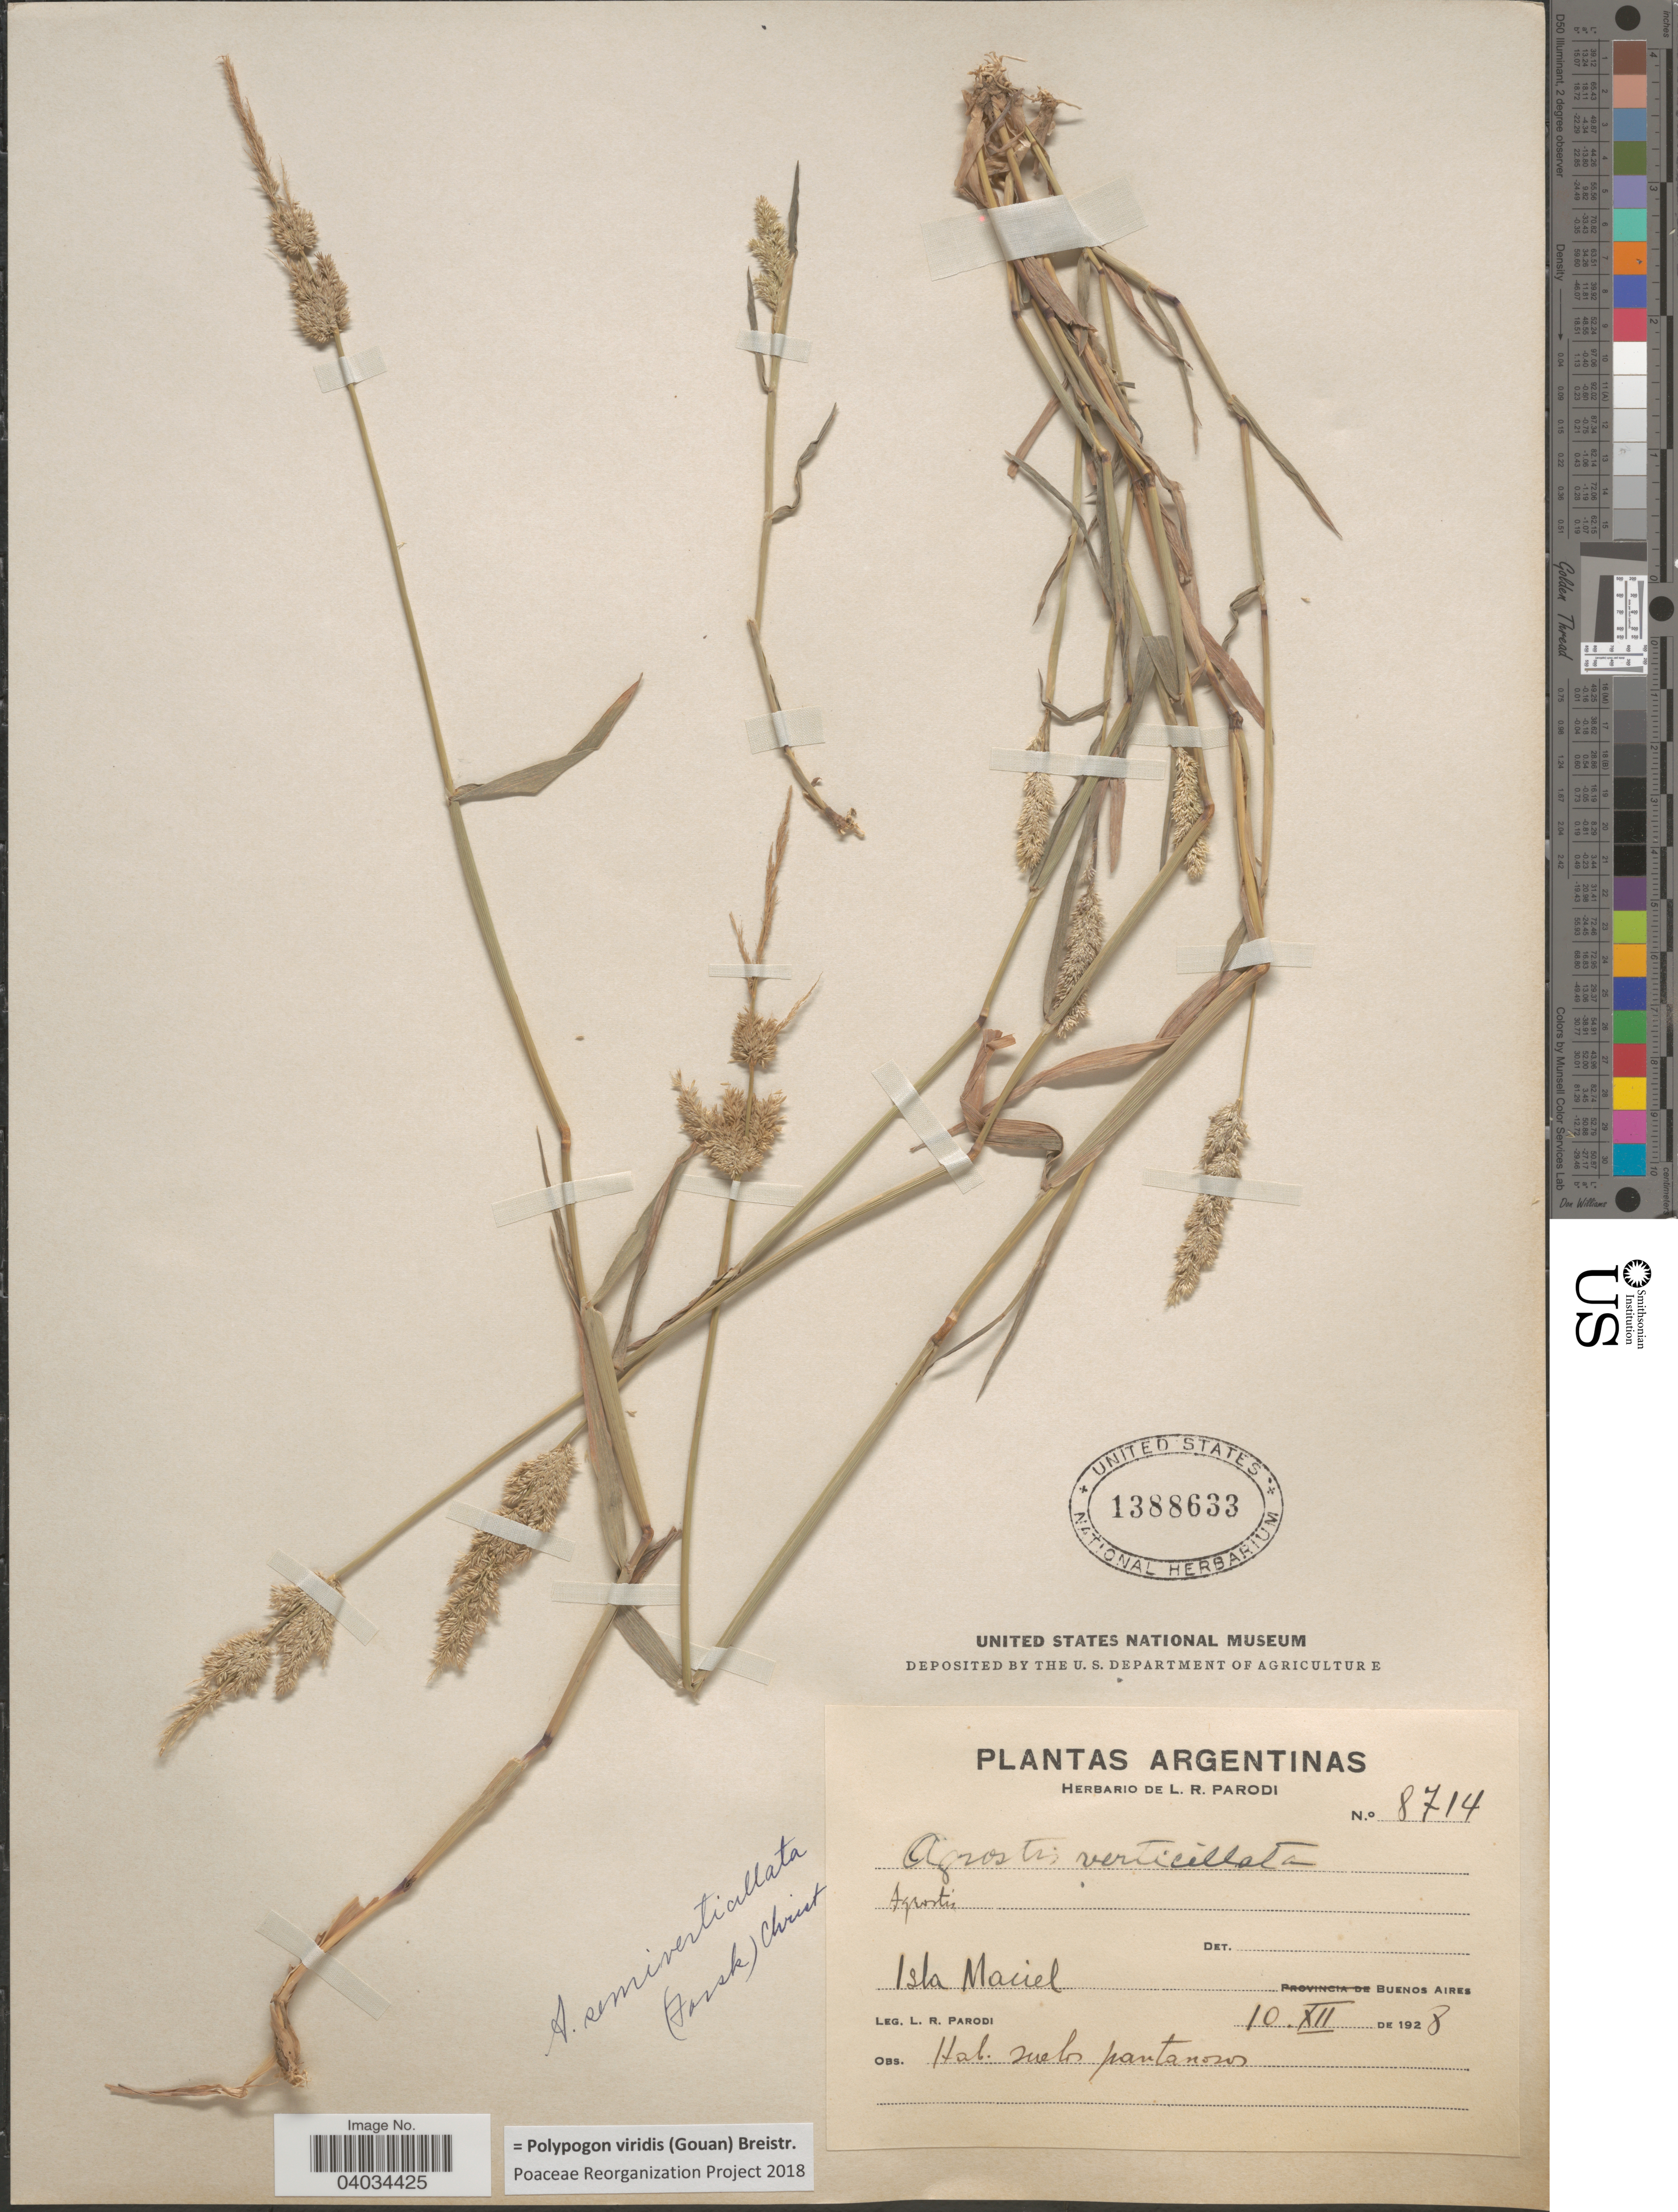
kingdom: Plantae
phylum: Tracheophyta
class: Liliopsida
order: Poales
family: Poaceae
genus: Polypogon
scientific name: Polypogon viridis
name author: (Gouan) Breistroffer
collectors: L. R. Parodi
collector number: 8714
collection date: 1928-12-10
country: Argentina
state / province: Buenos Aires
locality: Isla Maciel.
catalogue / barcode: US 1388633